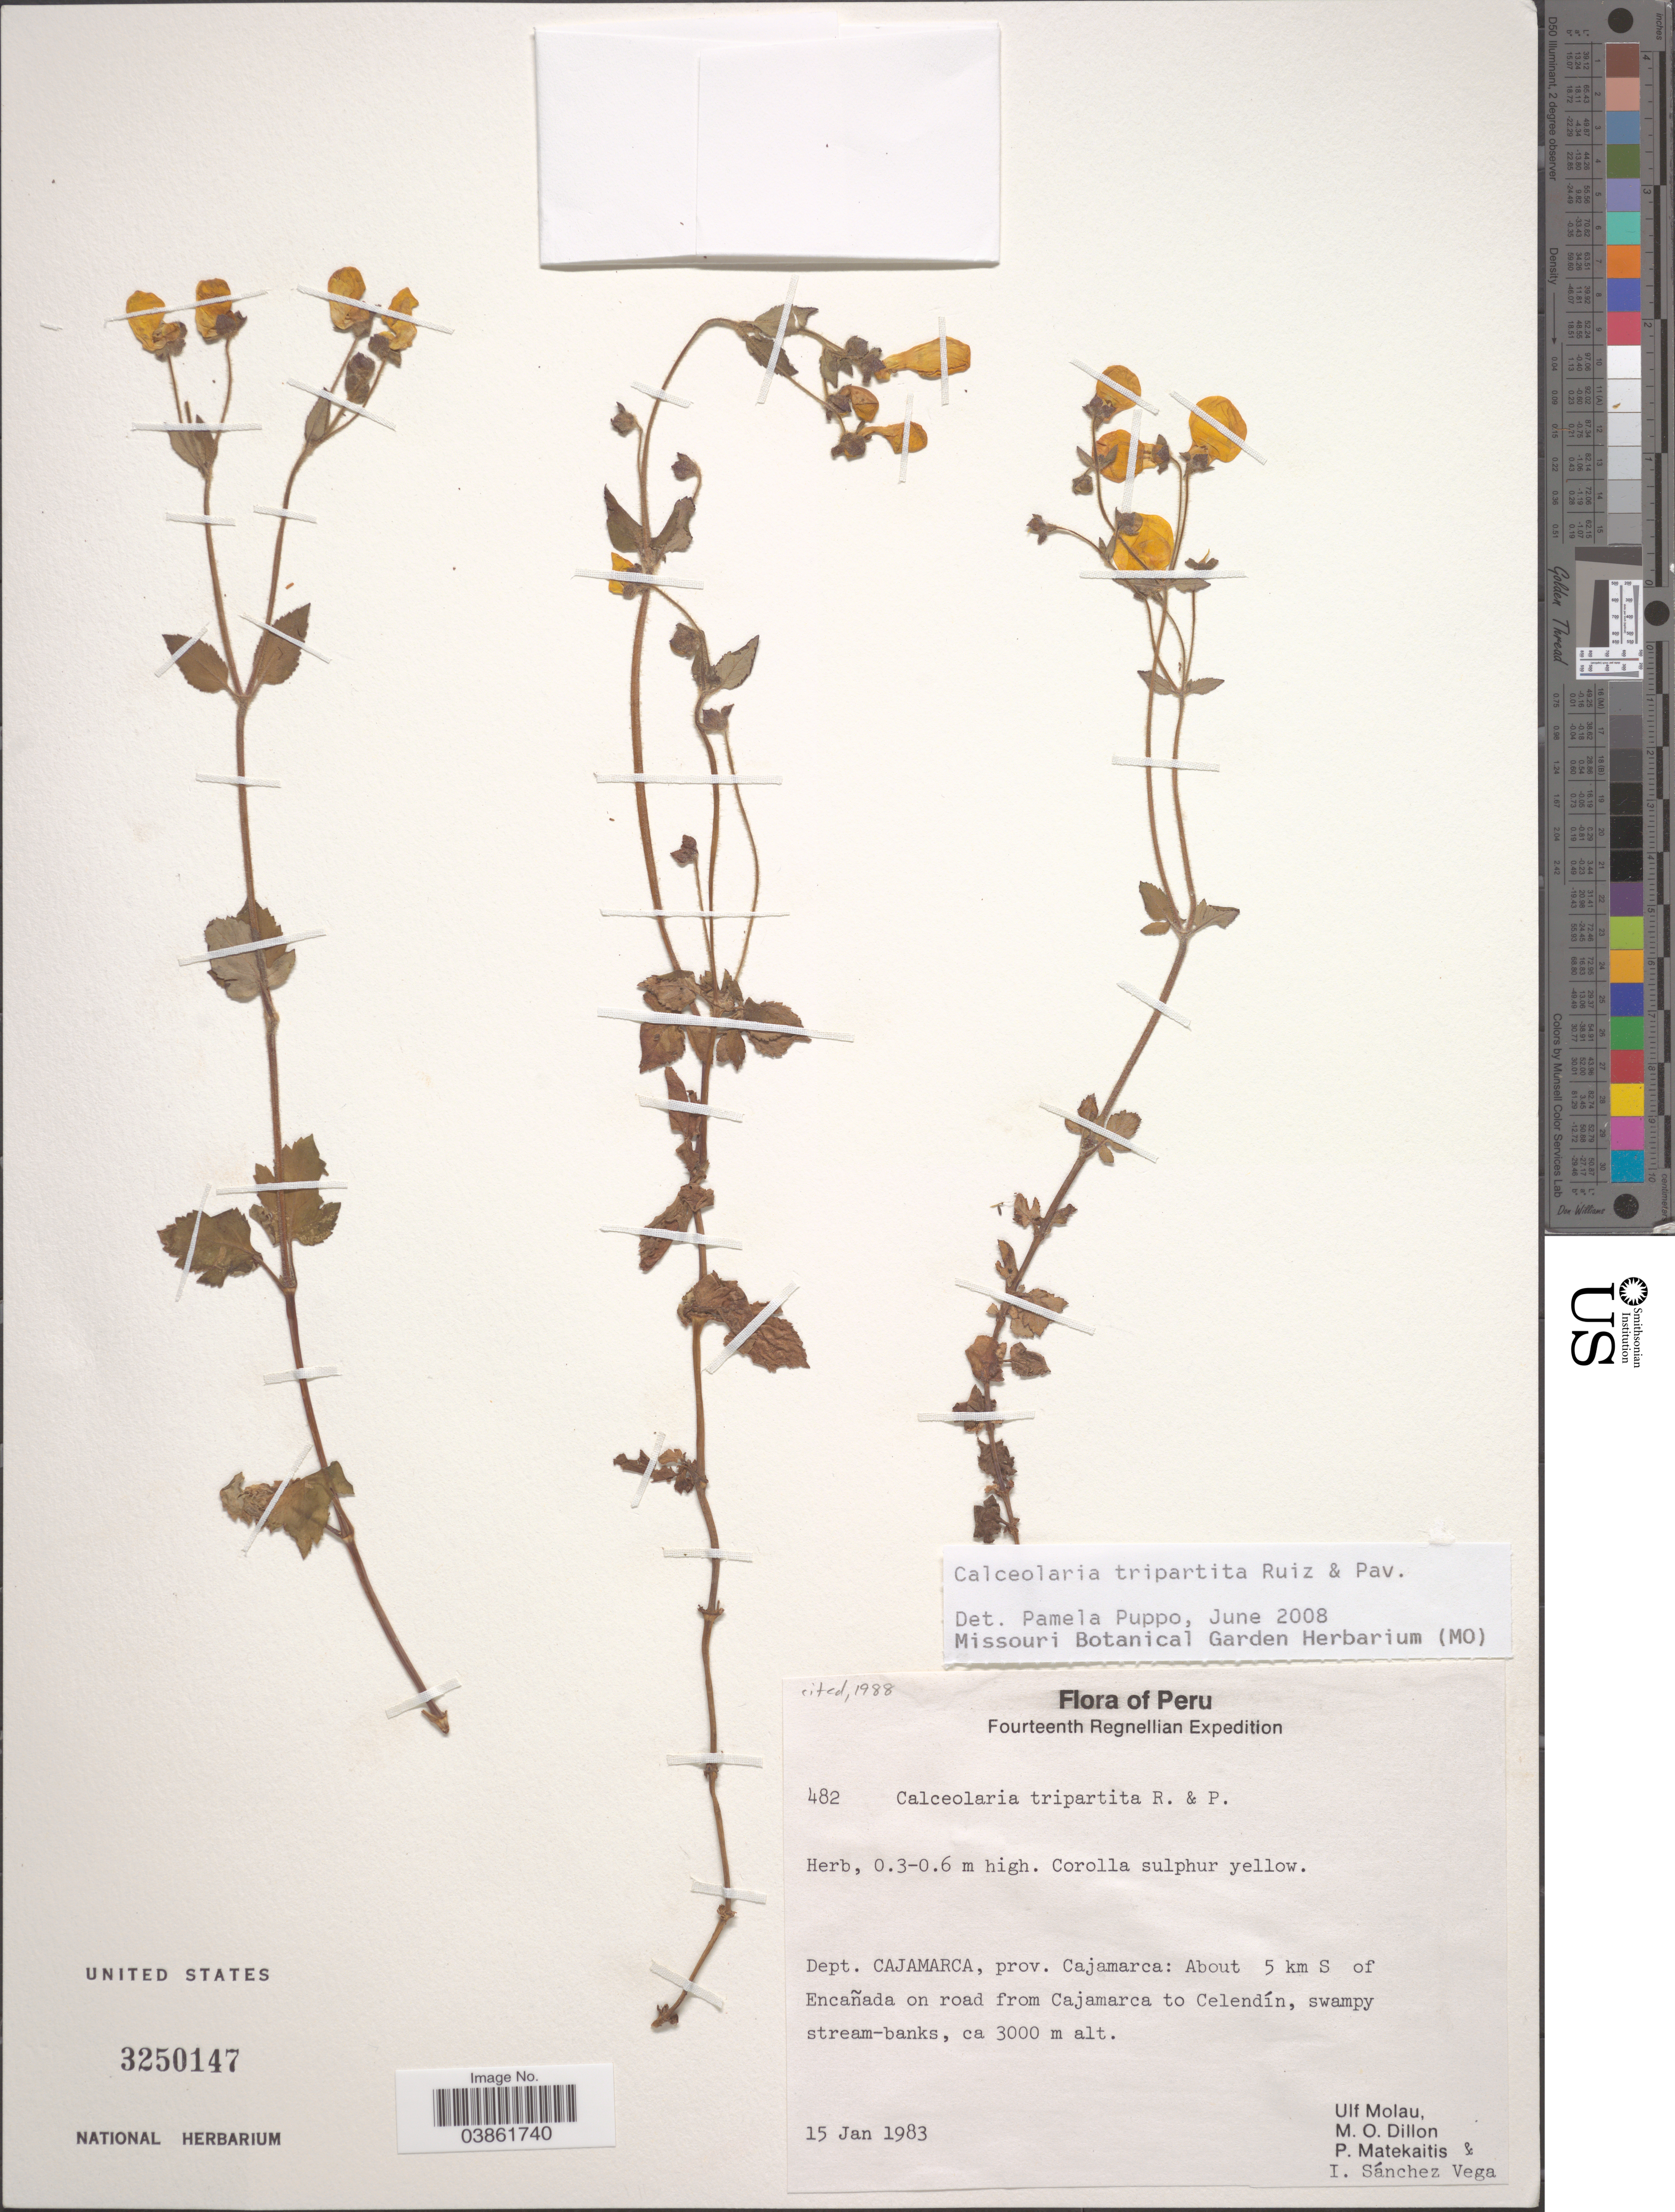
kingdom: Plantae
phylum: Tracheophyta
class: Magnoliopsida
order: Lamiales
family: Calceolariaceae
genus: Calceolaria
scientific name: Calceolaria tripartita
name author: Ruiz & Pav.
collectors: U. Molau, M. O. Dillon, P. Matekaitis & I. Sánchez Vega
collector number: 482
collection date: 1983-01-15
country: Peru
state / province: Cajamarca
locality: Dept. Cajamarca, prov. Cajamarca: About 5 km S of Encañada on road from Cajamarca to Celendín.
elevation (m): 3000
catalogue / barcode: US 3250147